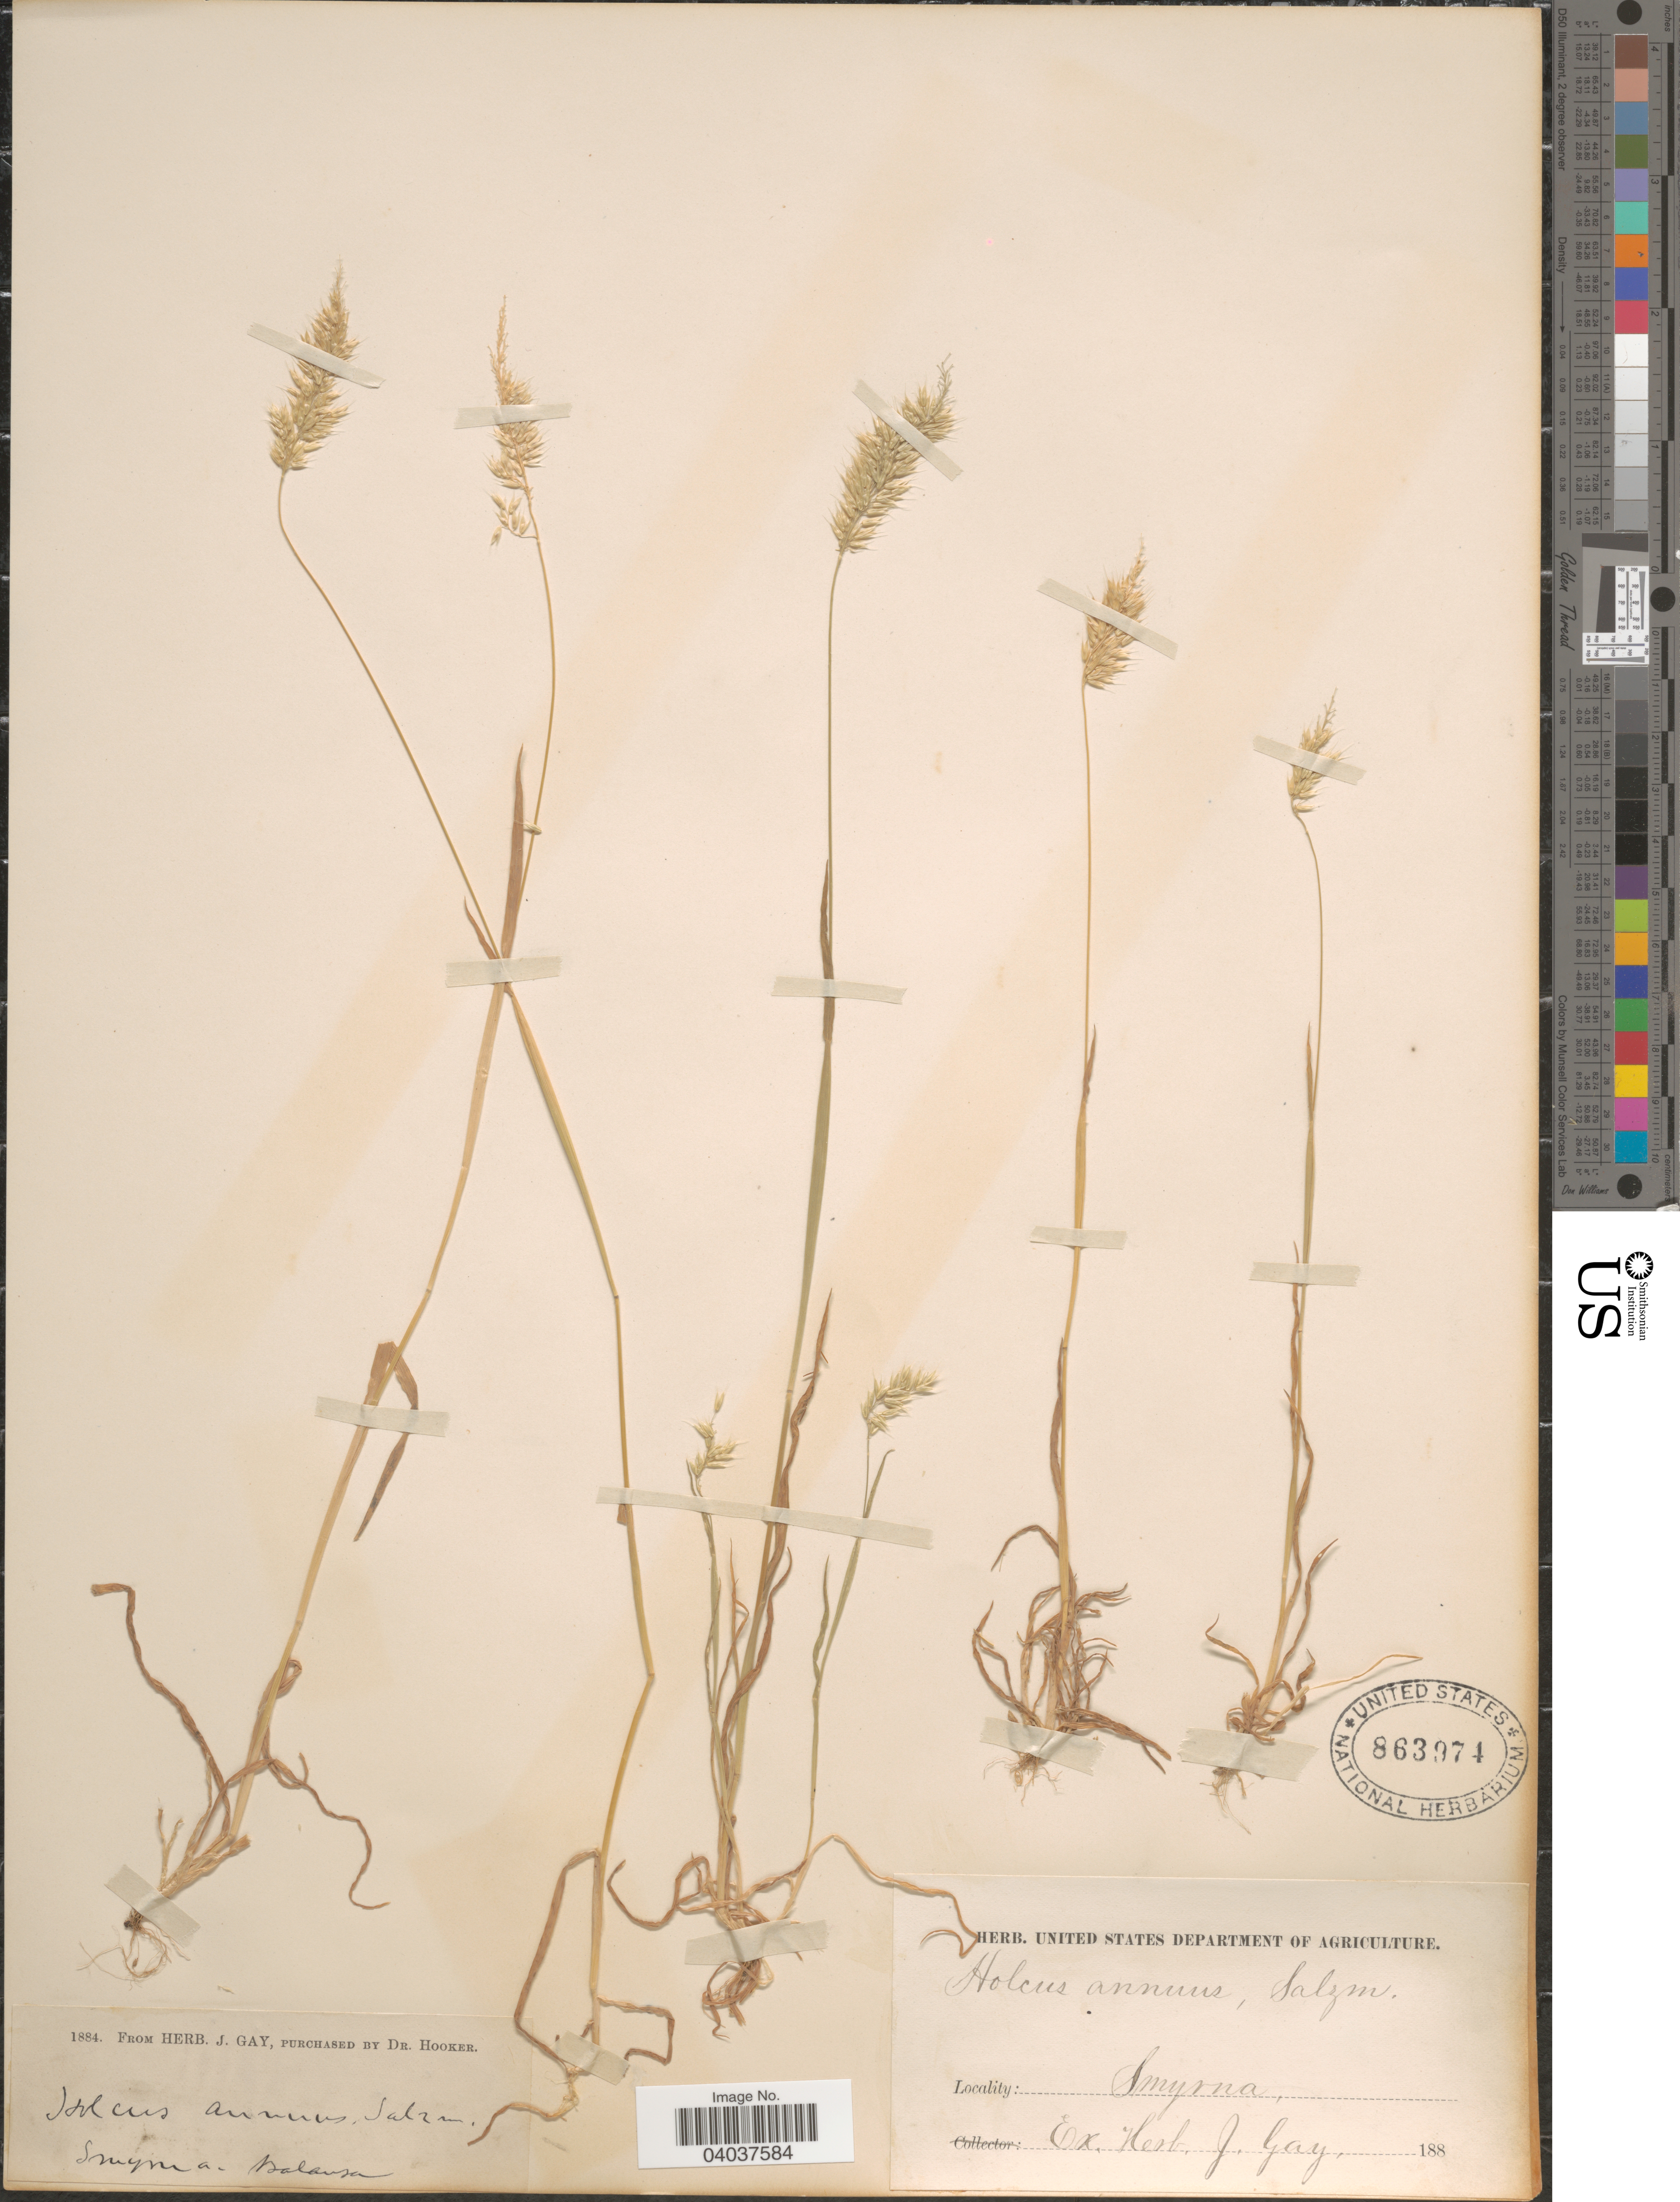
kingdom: Plantae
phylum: Tracheophyta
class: Liliopsida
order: Poales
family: Poaceae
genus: Holcus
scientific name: Holcus annuus subsp. setiglumis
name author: (Boiss. & Reut.) Salzm. et al. ex C.A. Mey.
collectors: -. Balansa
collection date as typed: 188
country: Turkey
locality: Smyrna.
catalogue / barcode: US 863974